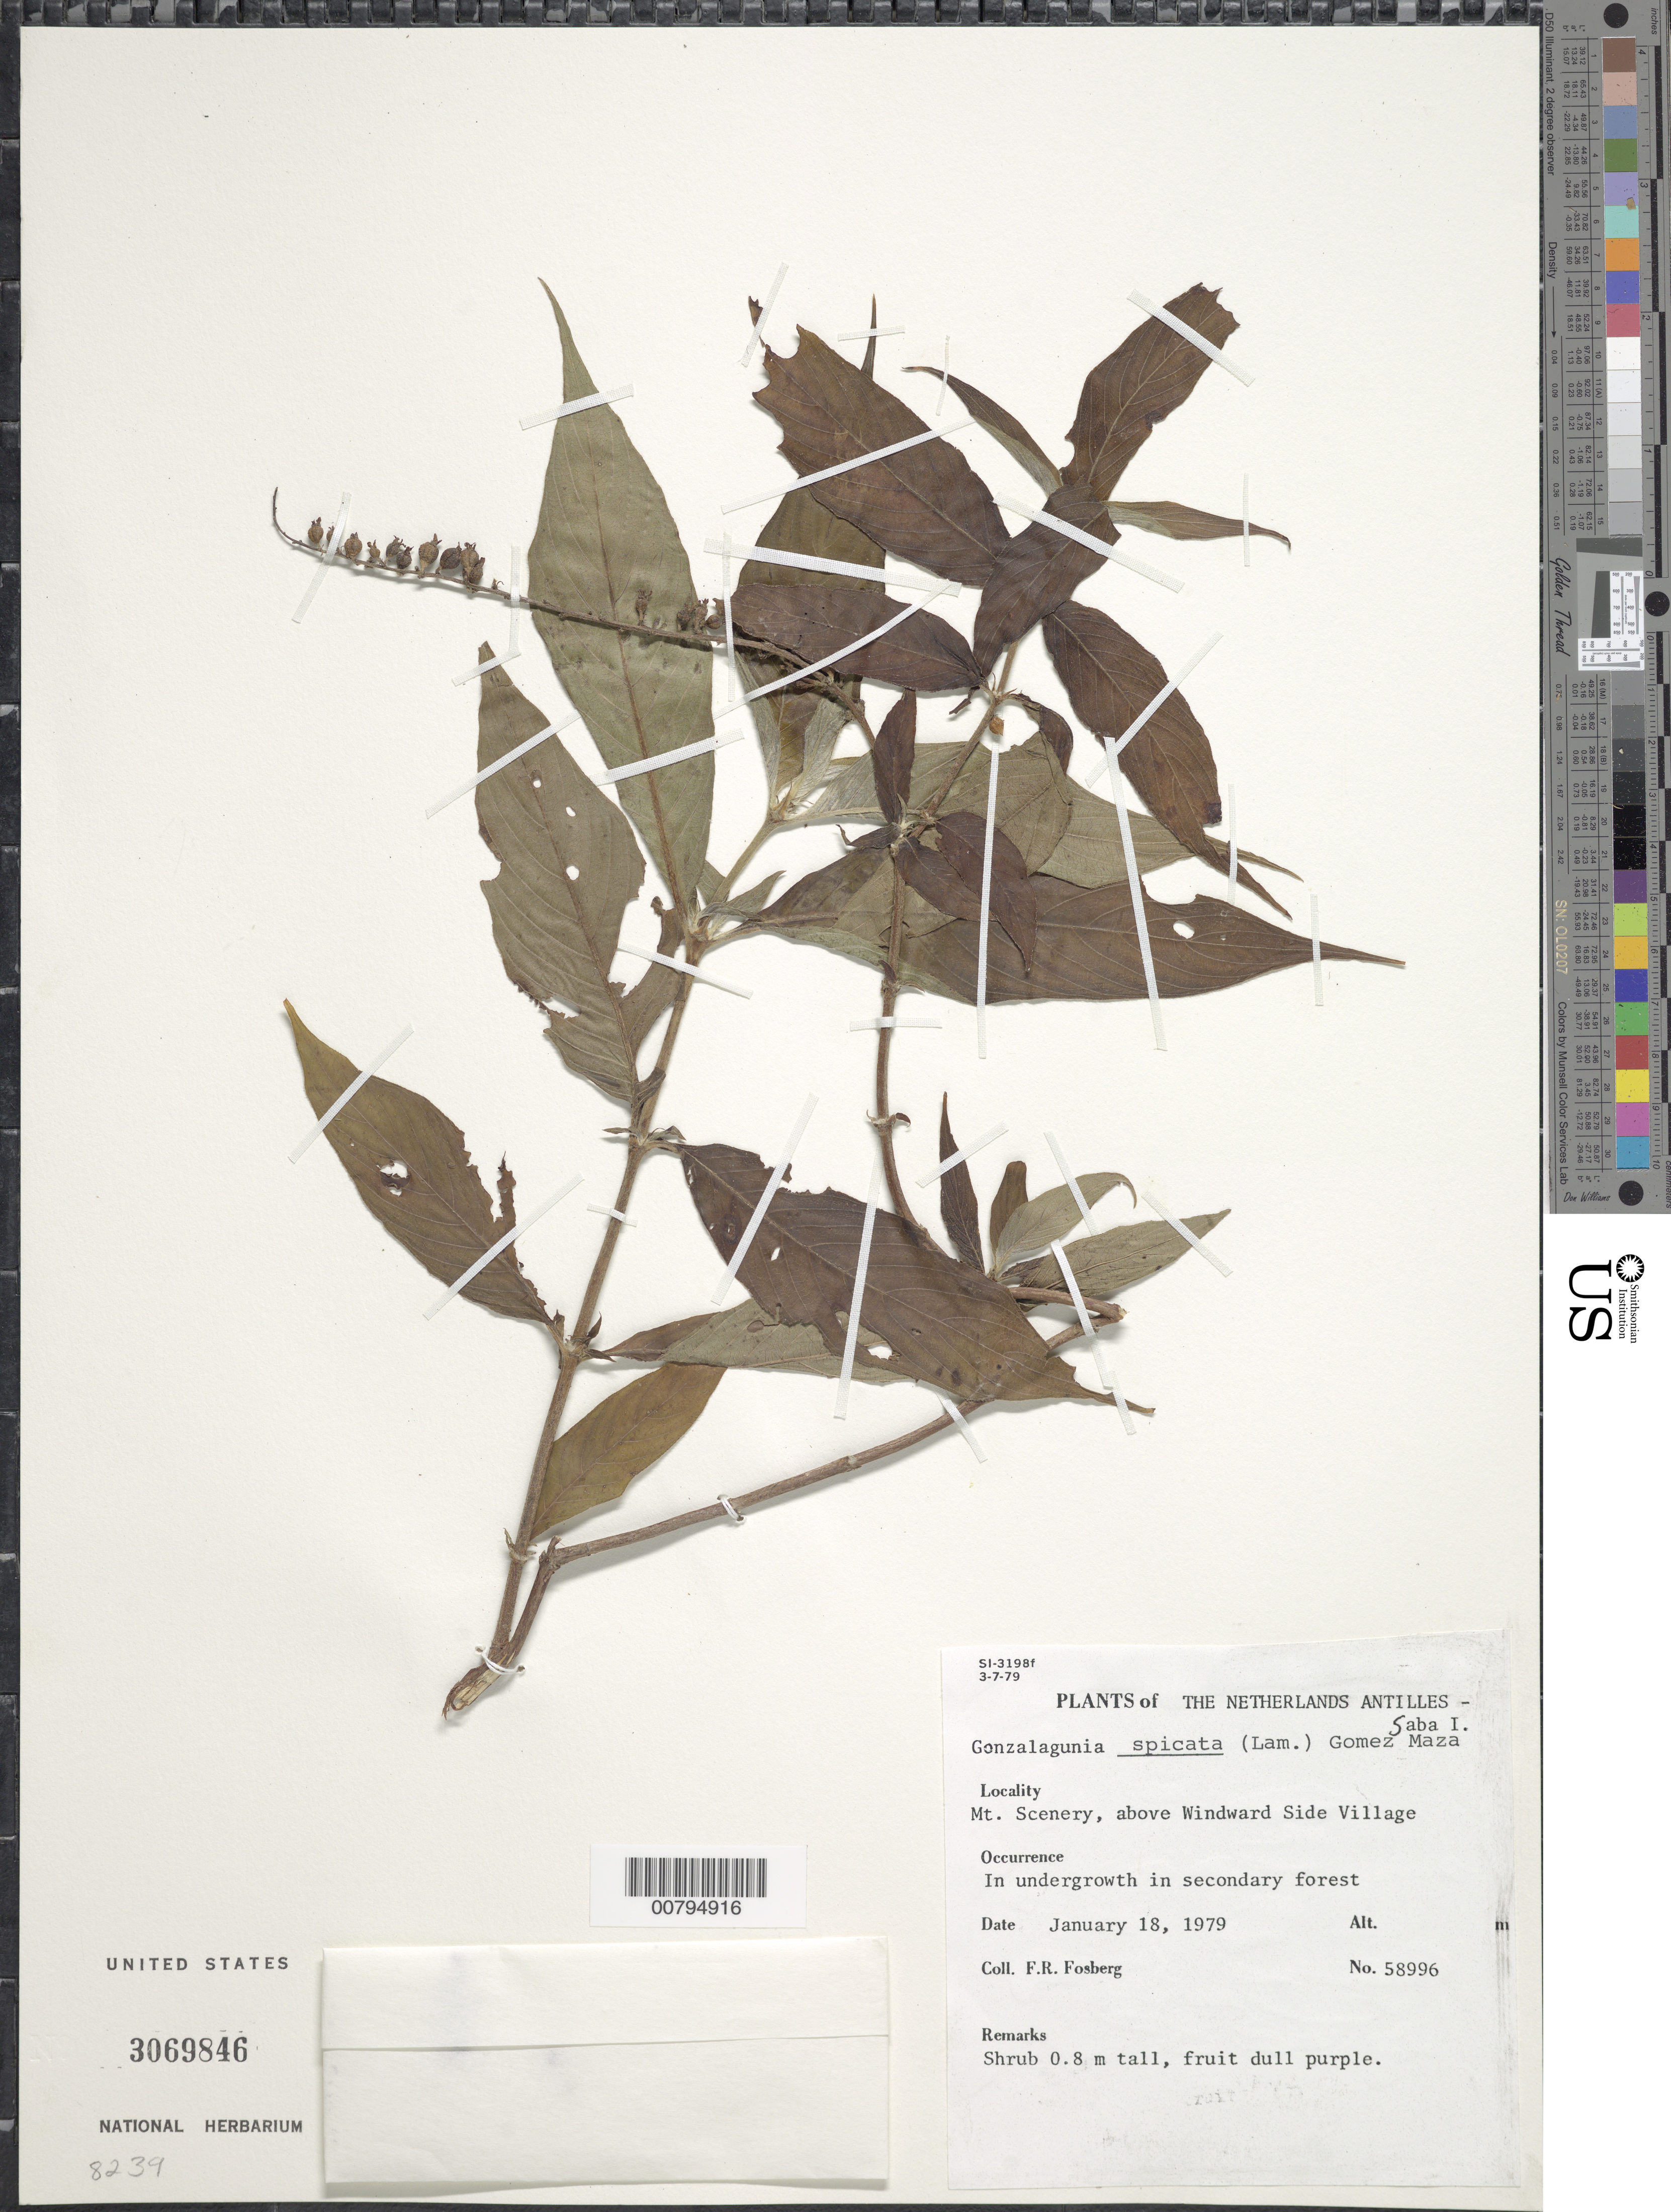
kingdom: Plantae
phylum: Tracheophyta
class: Magnoliopsida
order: Gentianales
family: Rubiaceae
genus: Gonzalagunia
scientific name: Gonzalagunia hirsuta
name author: Schum.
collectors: F. R. Fosberg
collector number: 58996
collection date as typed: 18 Jan 1979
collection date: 1979-01-18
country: Netherlands Antilles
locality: Mt. Scenery, above windward side village. Saba I.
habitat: In undergrowth in secondary forest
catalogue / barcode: US 3069846